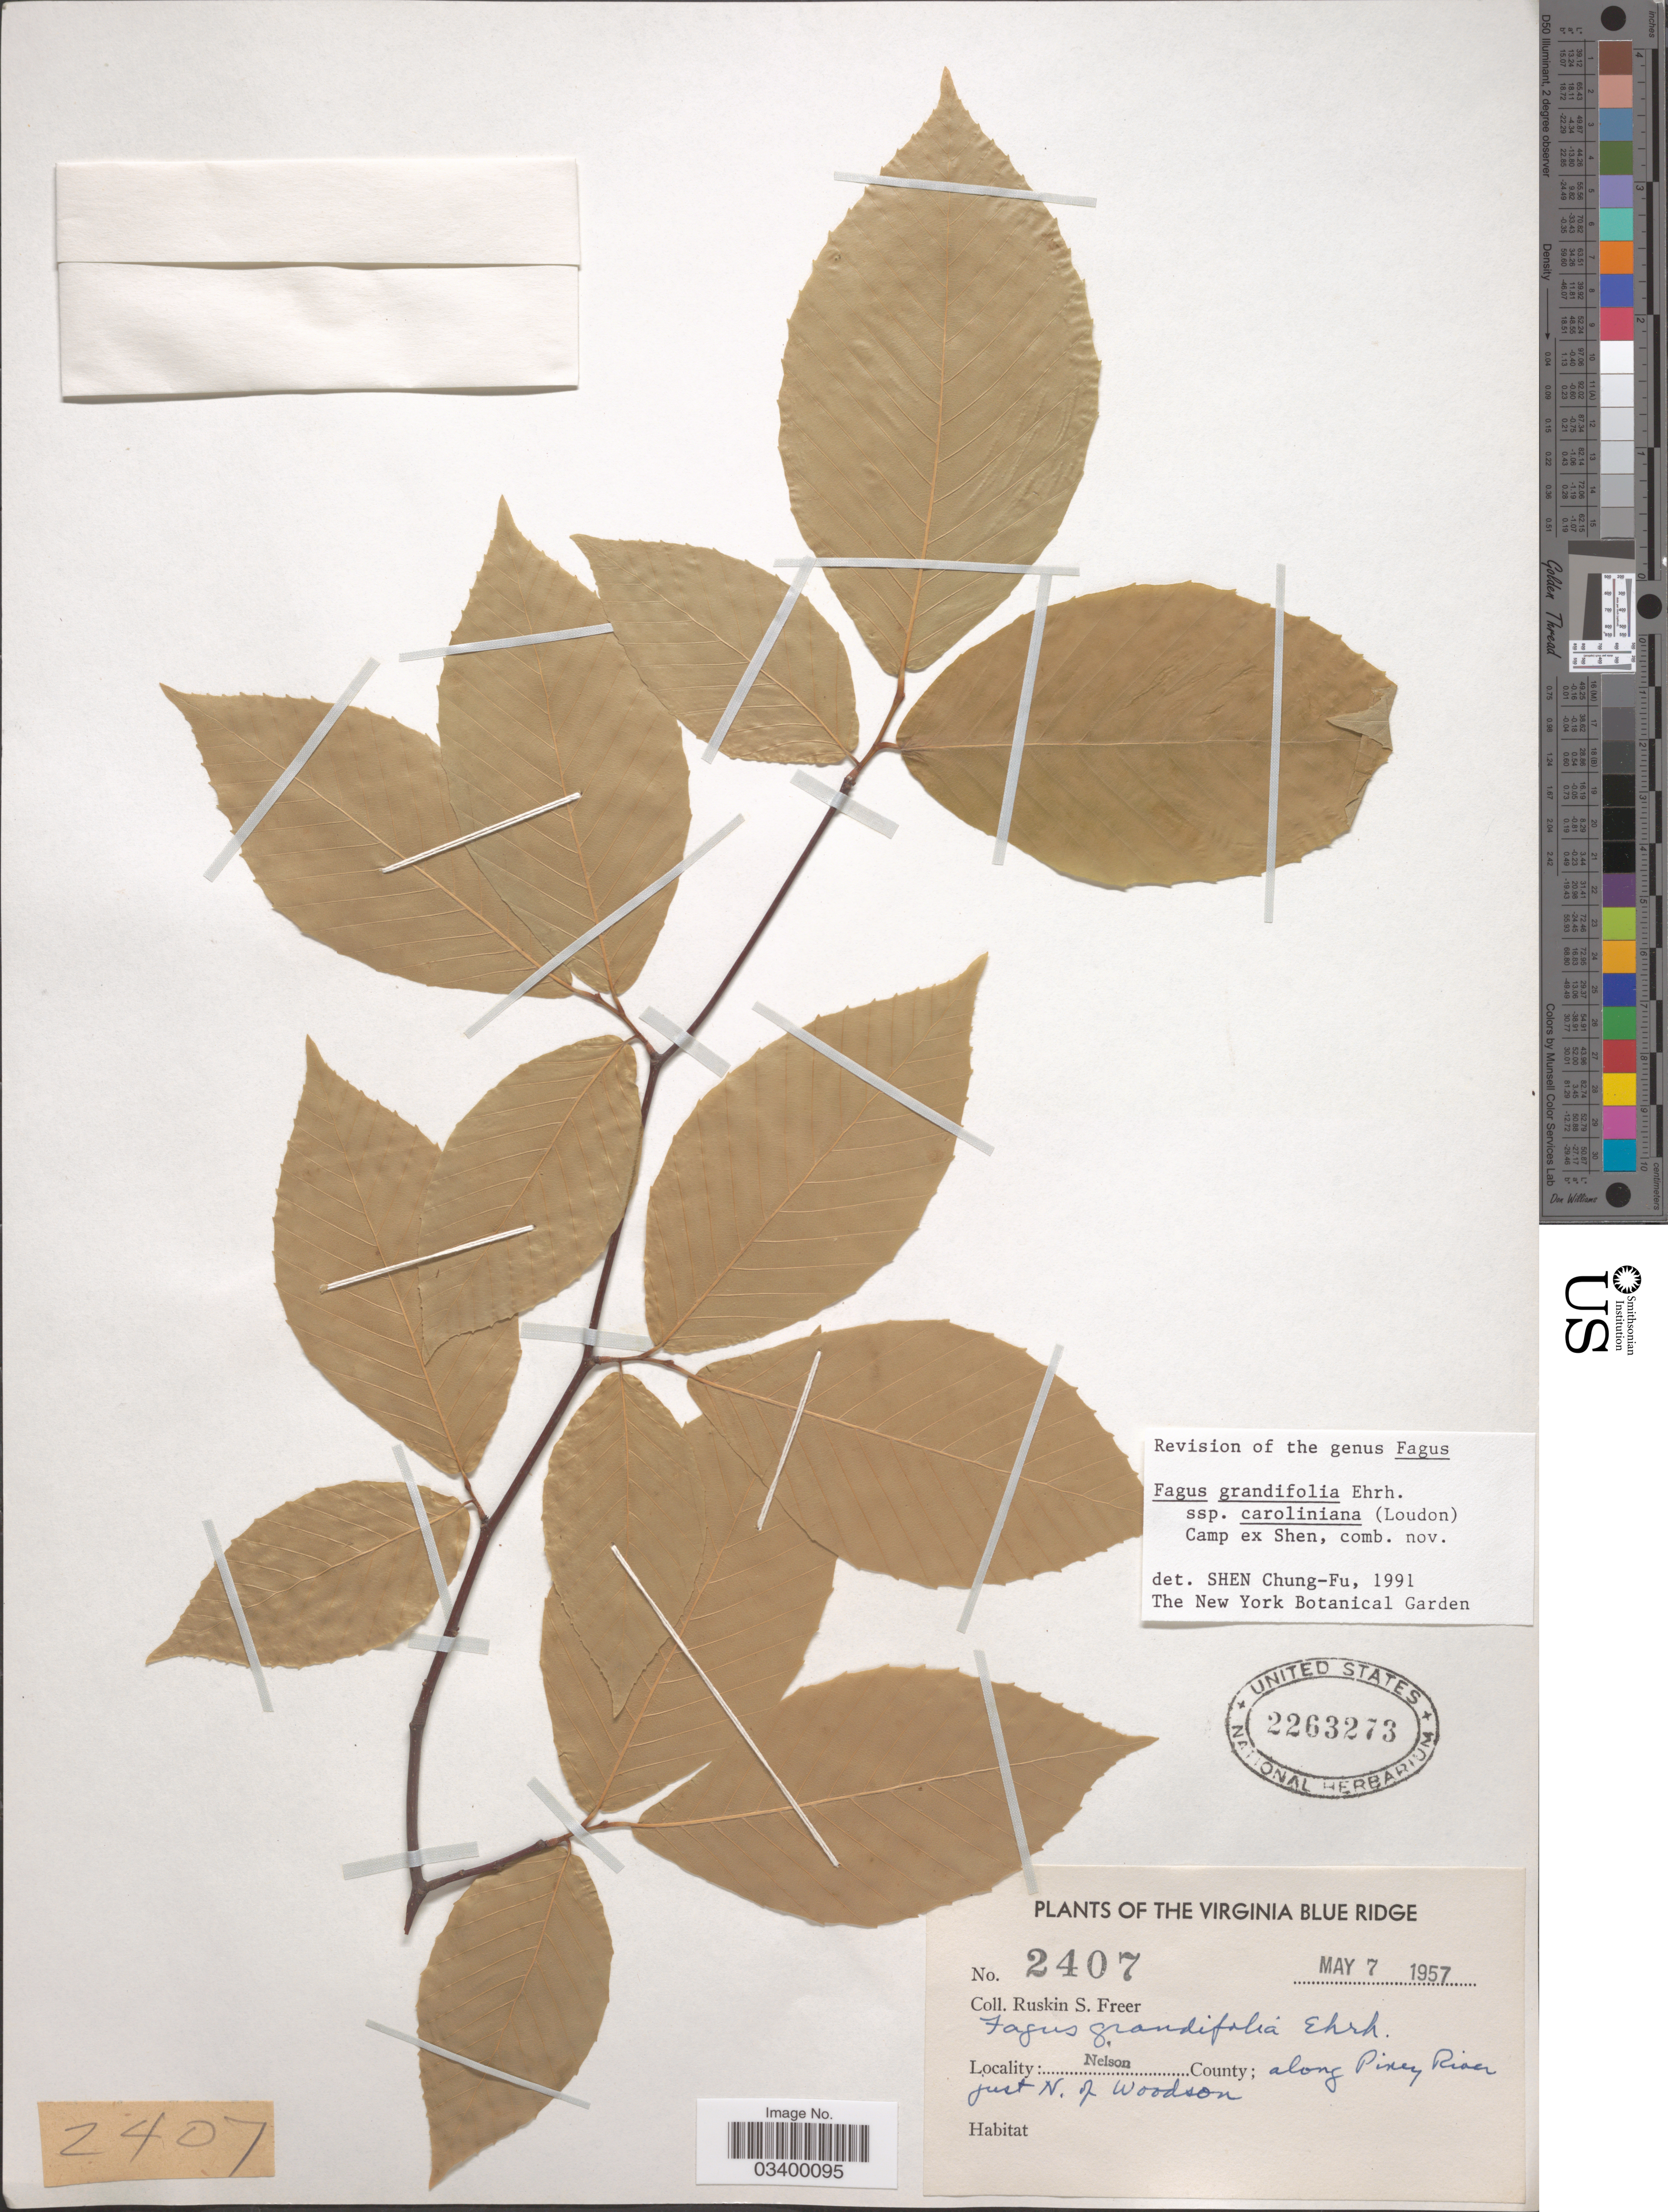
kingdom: Plantae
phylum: Tracheophyta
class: Magnoliopsida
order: Fagales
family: Fagaceae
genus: Fagus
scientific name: Fagus grandifolia subsp. caroliniana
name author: (Loudon) Fernald & Rehder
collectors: R. Freer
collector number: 2407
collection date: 1957-05-07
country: United States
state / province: Virginia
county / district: Nelson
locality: The Virginia Blue Ridge. Nelson County; along Piney River just N. of Woodson.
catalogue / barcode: US 2263273